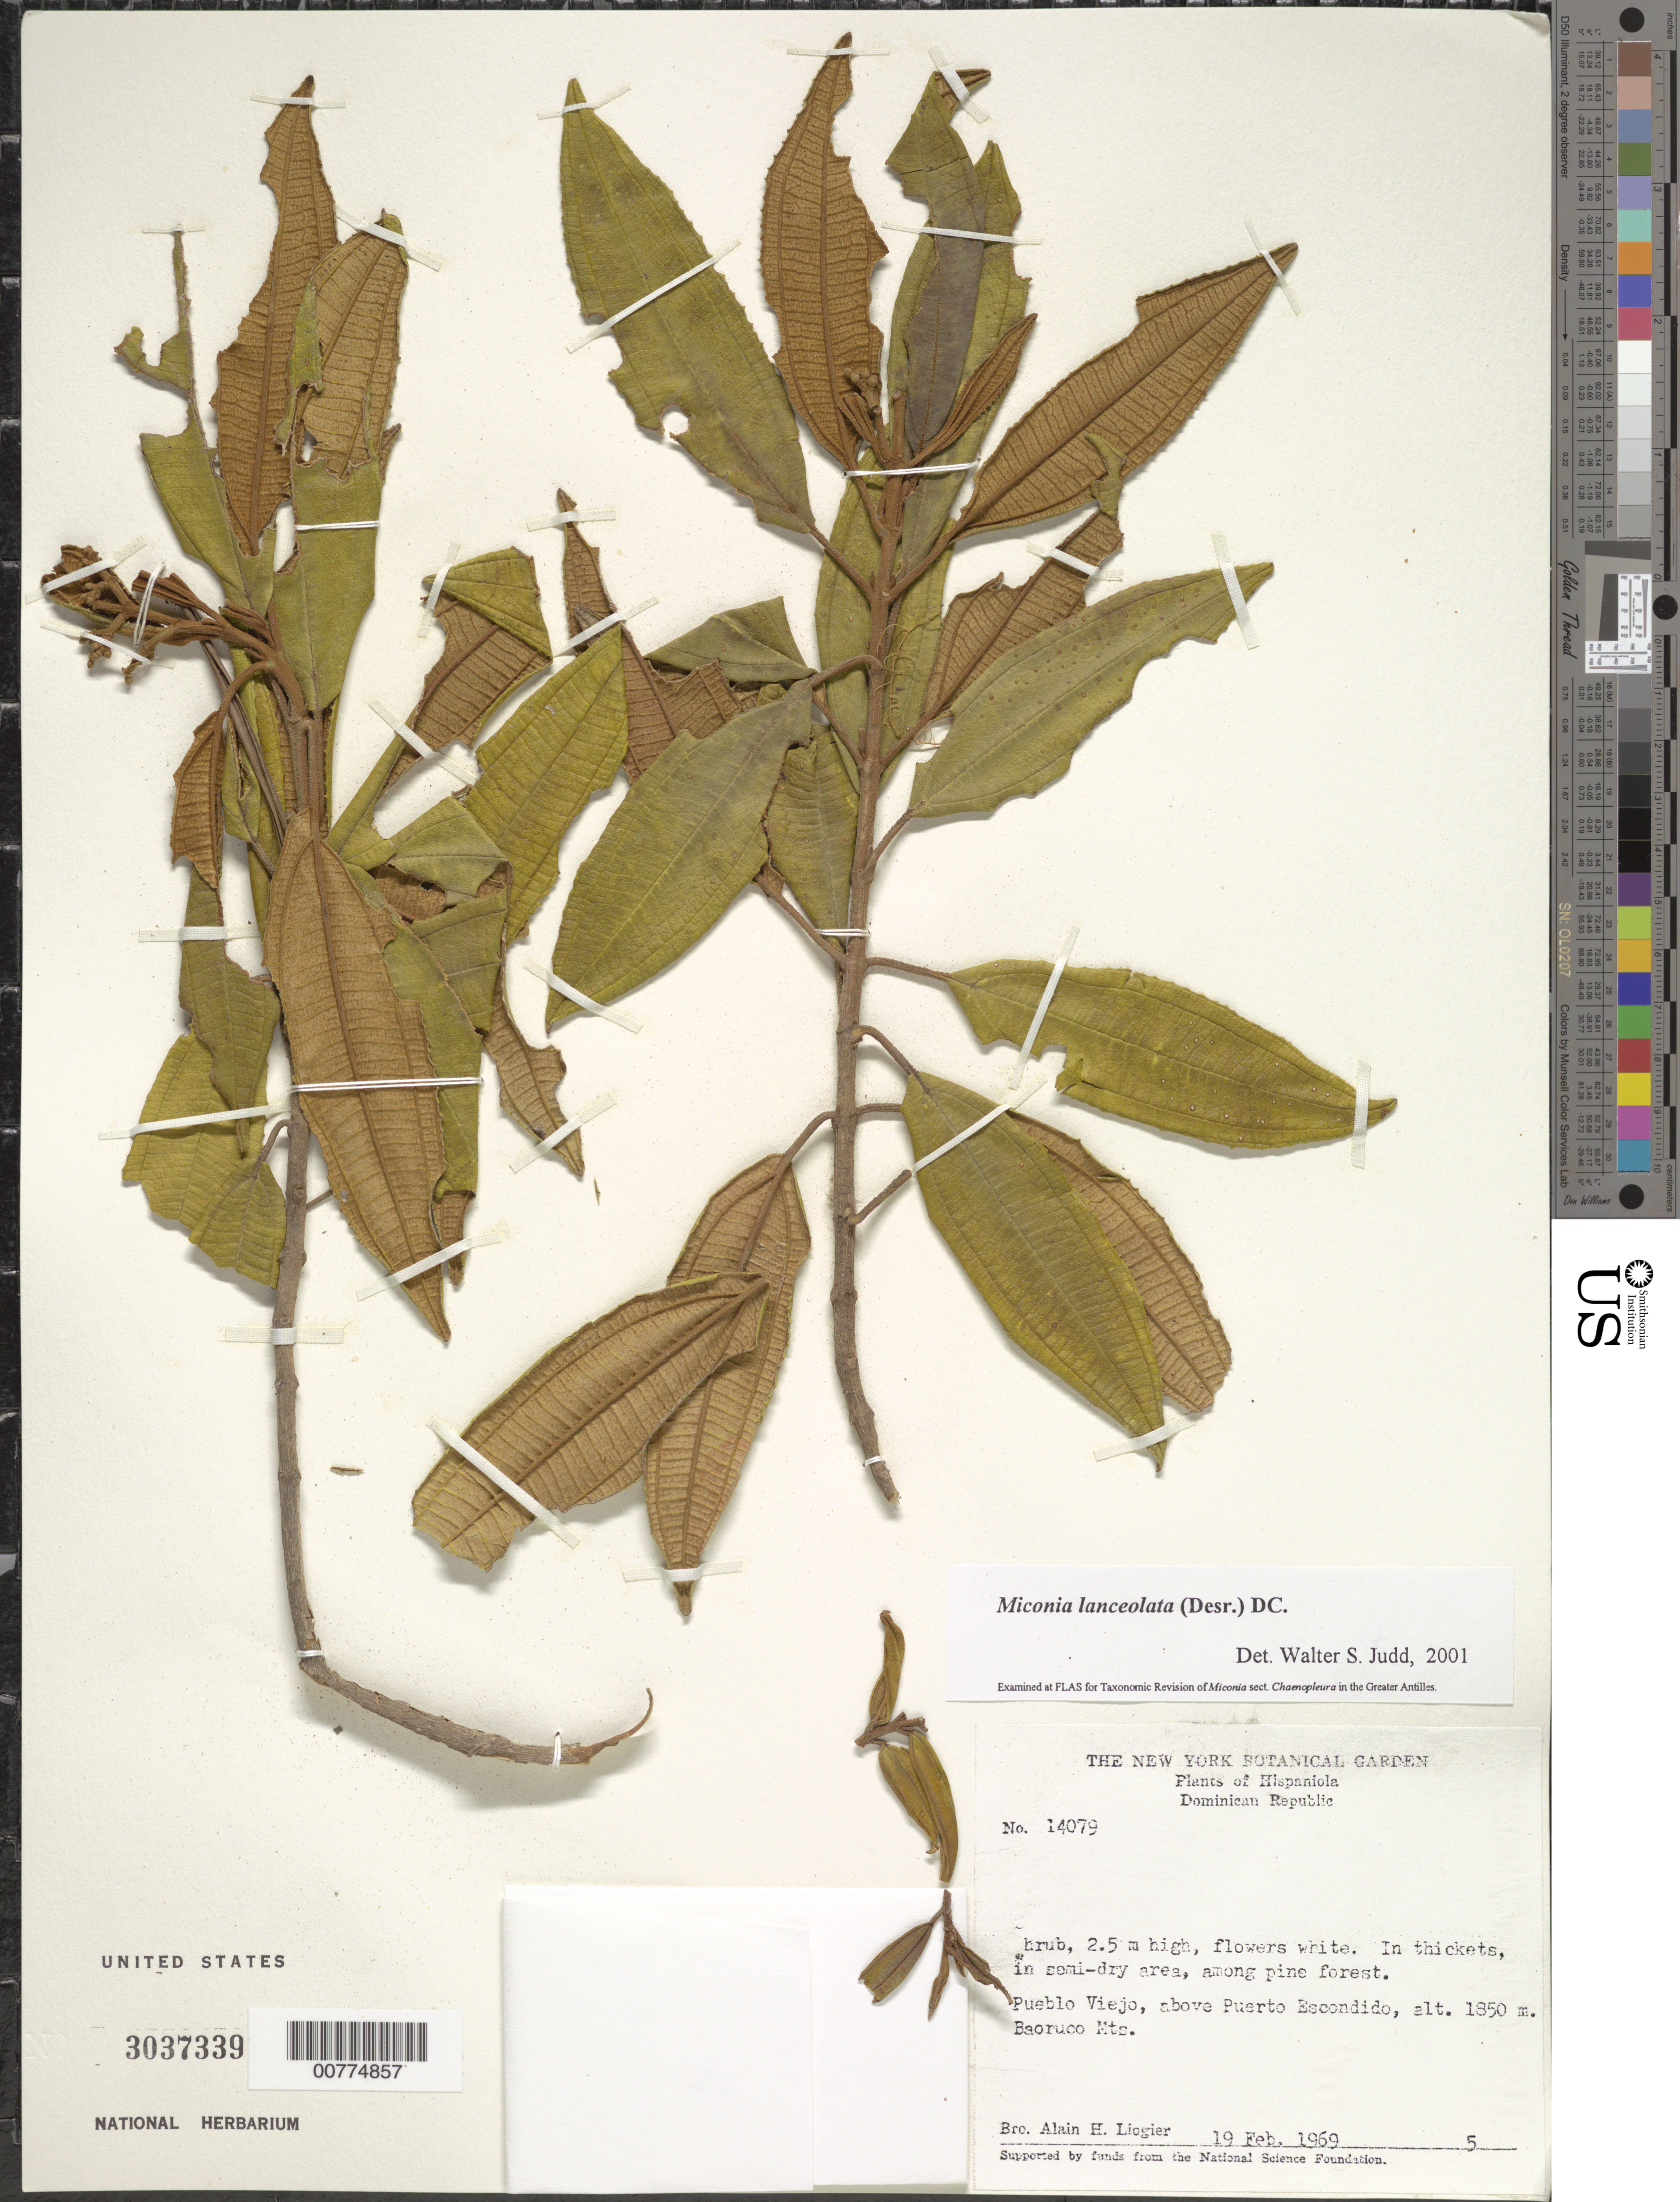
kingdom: Plantae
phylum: Tracheophyta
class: Magnoliopsida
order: Myrtales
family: Melastomataceae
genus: Miconia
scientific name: Miconia lanceolata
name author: (Desr.) DC.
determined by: Judd, Walter S.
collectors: A. H. Liogier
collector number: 14079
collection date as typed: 19 Feb 1969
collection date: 1969-02-19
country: Dominican Republic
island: Hispaniola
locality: Baoruco Mts., above Puerto Escondido, Pueblo Viejo.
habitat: In thickets and semi arid area, among pine forest.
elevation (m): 1850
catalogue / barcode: US 3037339